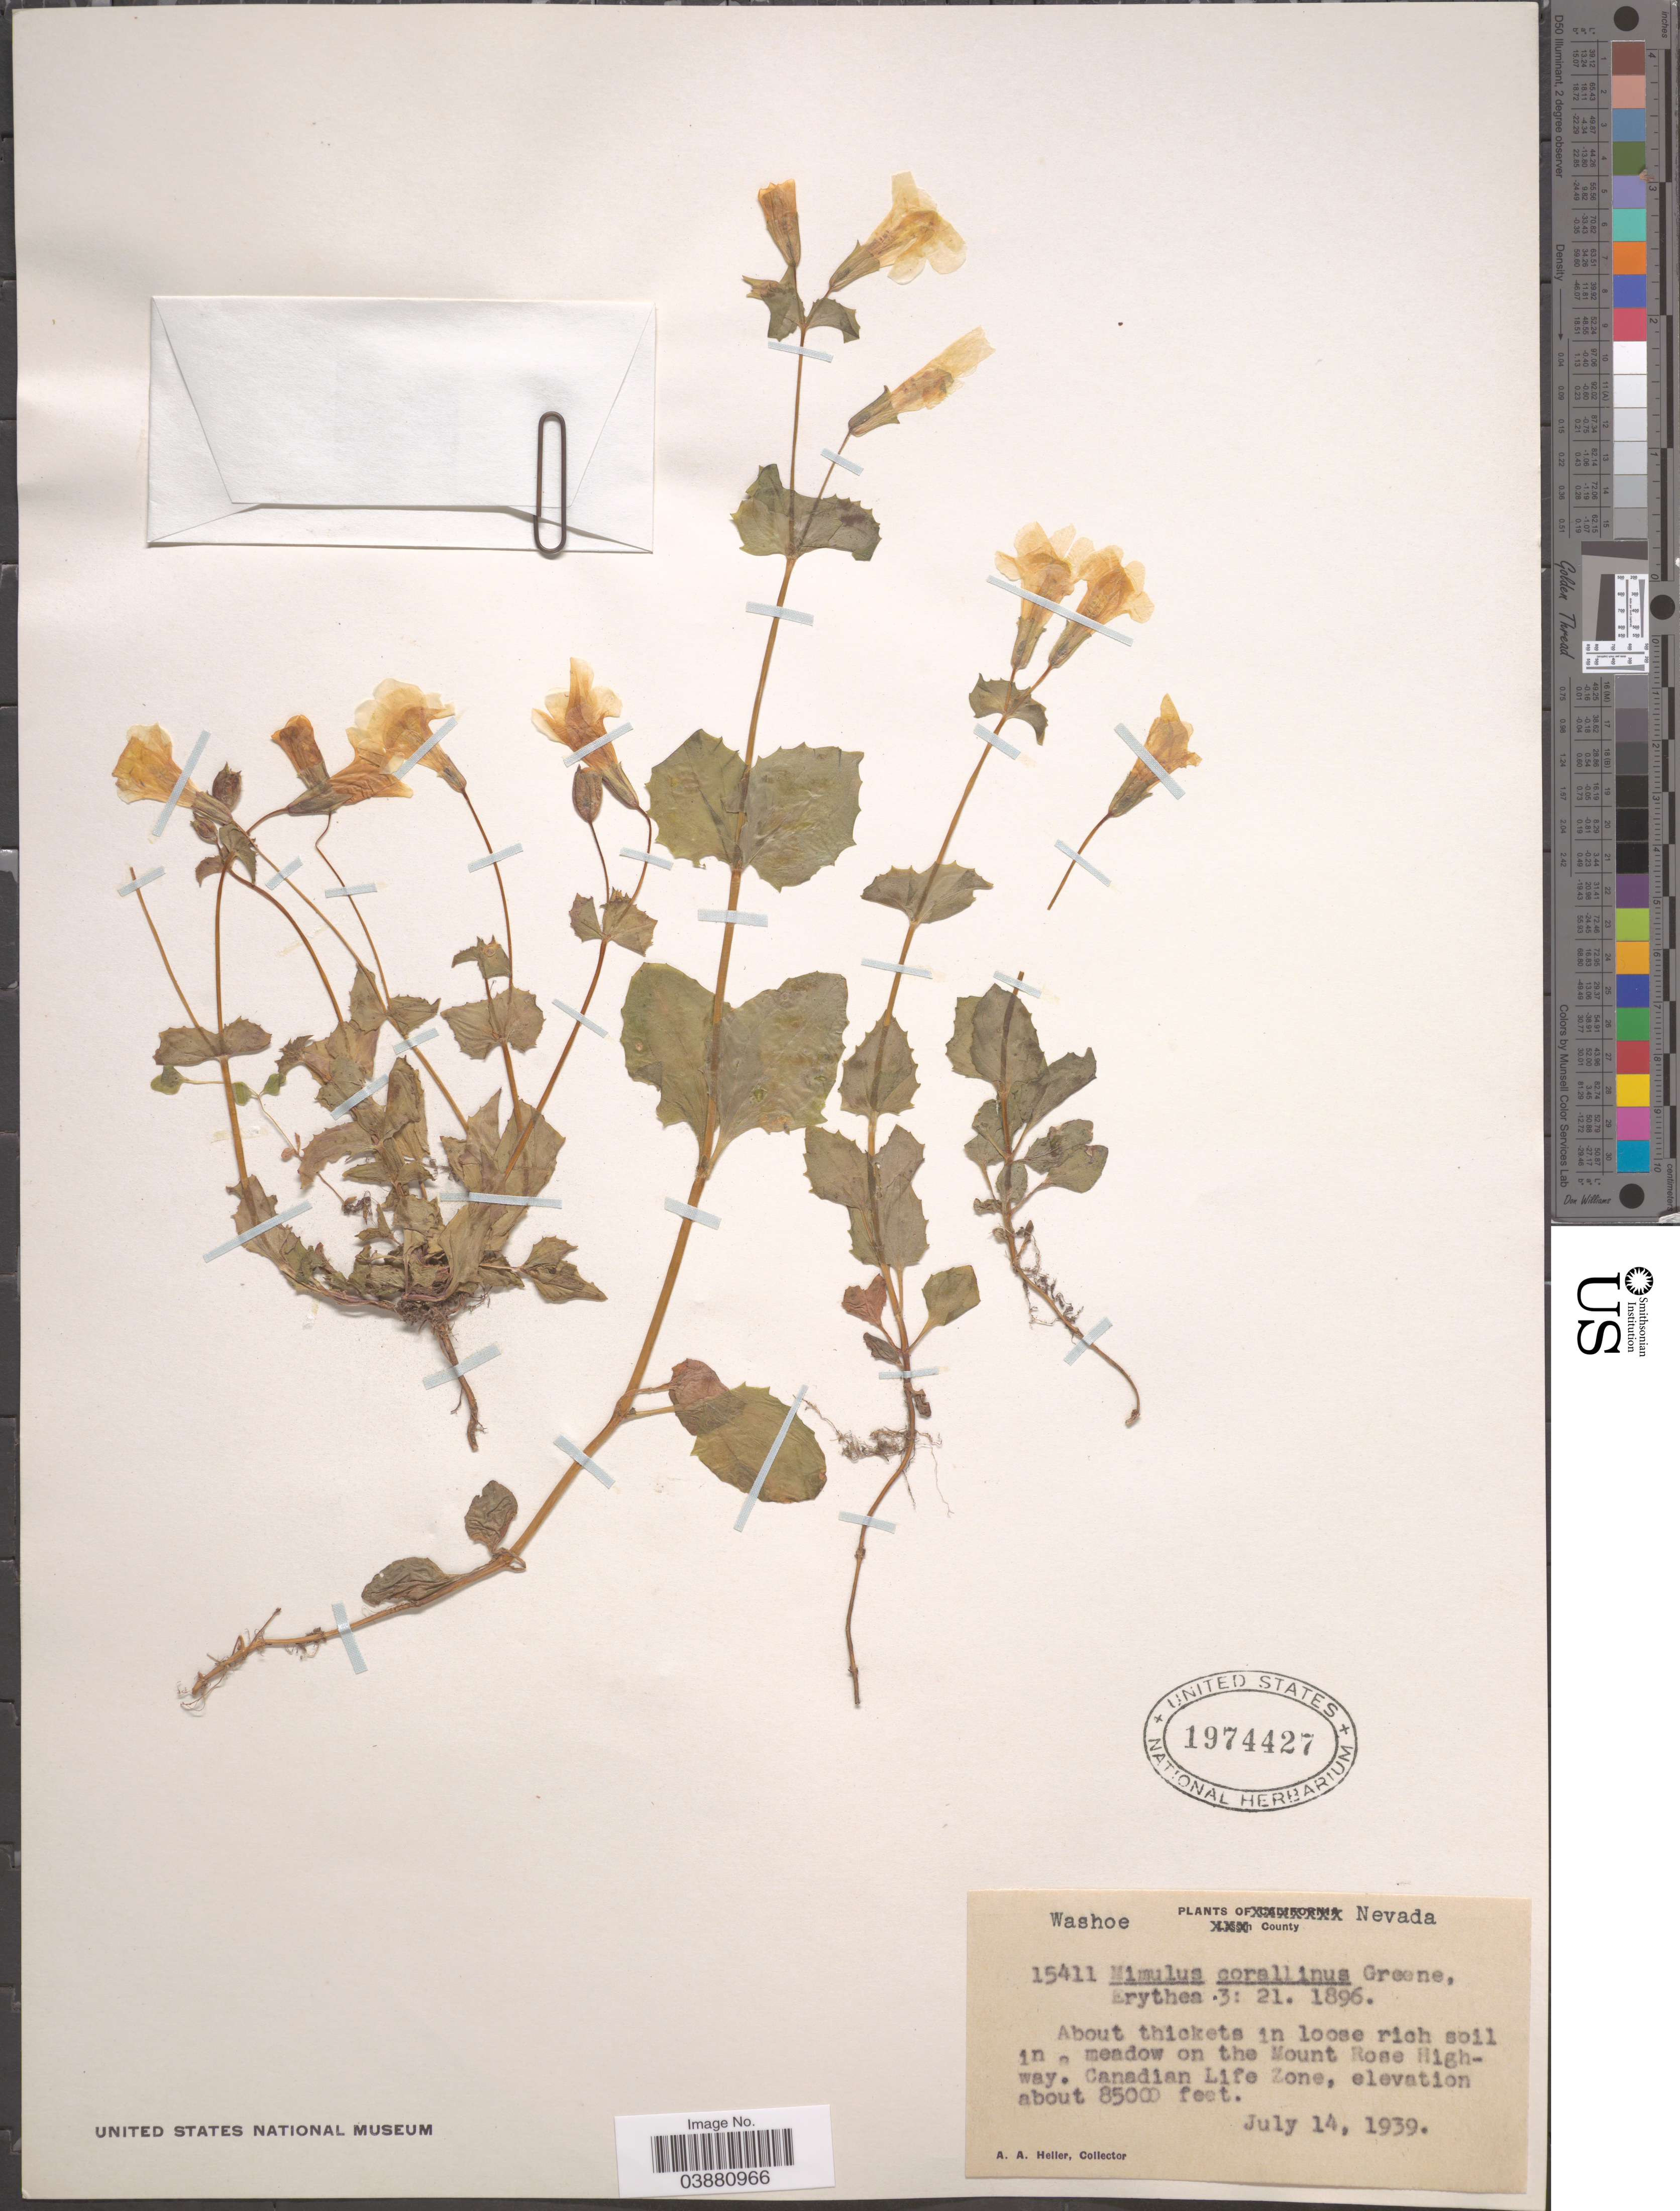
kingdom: Plantae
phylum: Tracheophyta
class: Magnoliopsida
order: Lamiales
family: Phrymaceae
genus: Mimulus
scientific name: Mimulus corallinus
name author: Greene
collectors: A. A. Heller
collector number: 15411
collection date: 1939-07-14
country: United States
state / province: Nevada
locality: About thickets in loose rich soil in a meadow on the Mount Rose Highway. Canadian Life Zone.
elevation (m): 2591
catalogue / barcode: US 1974427